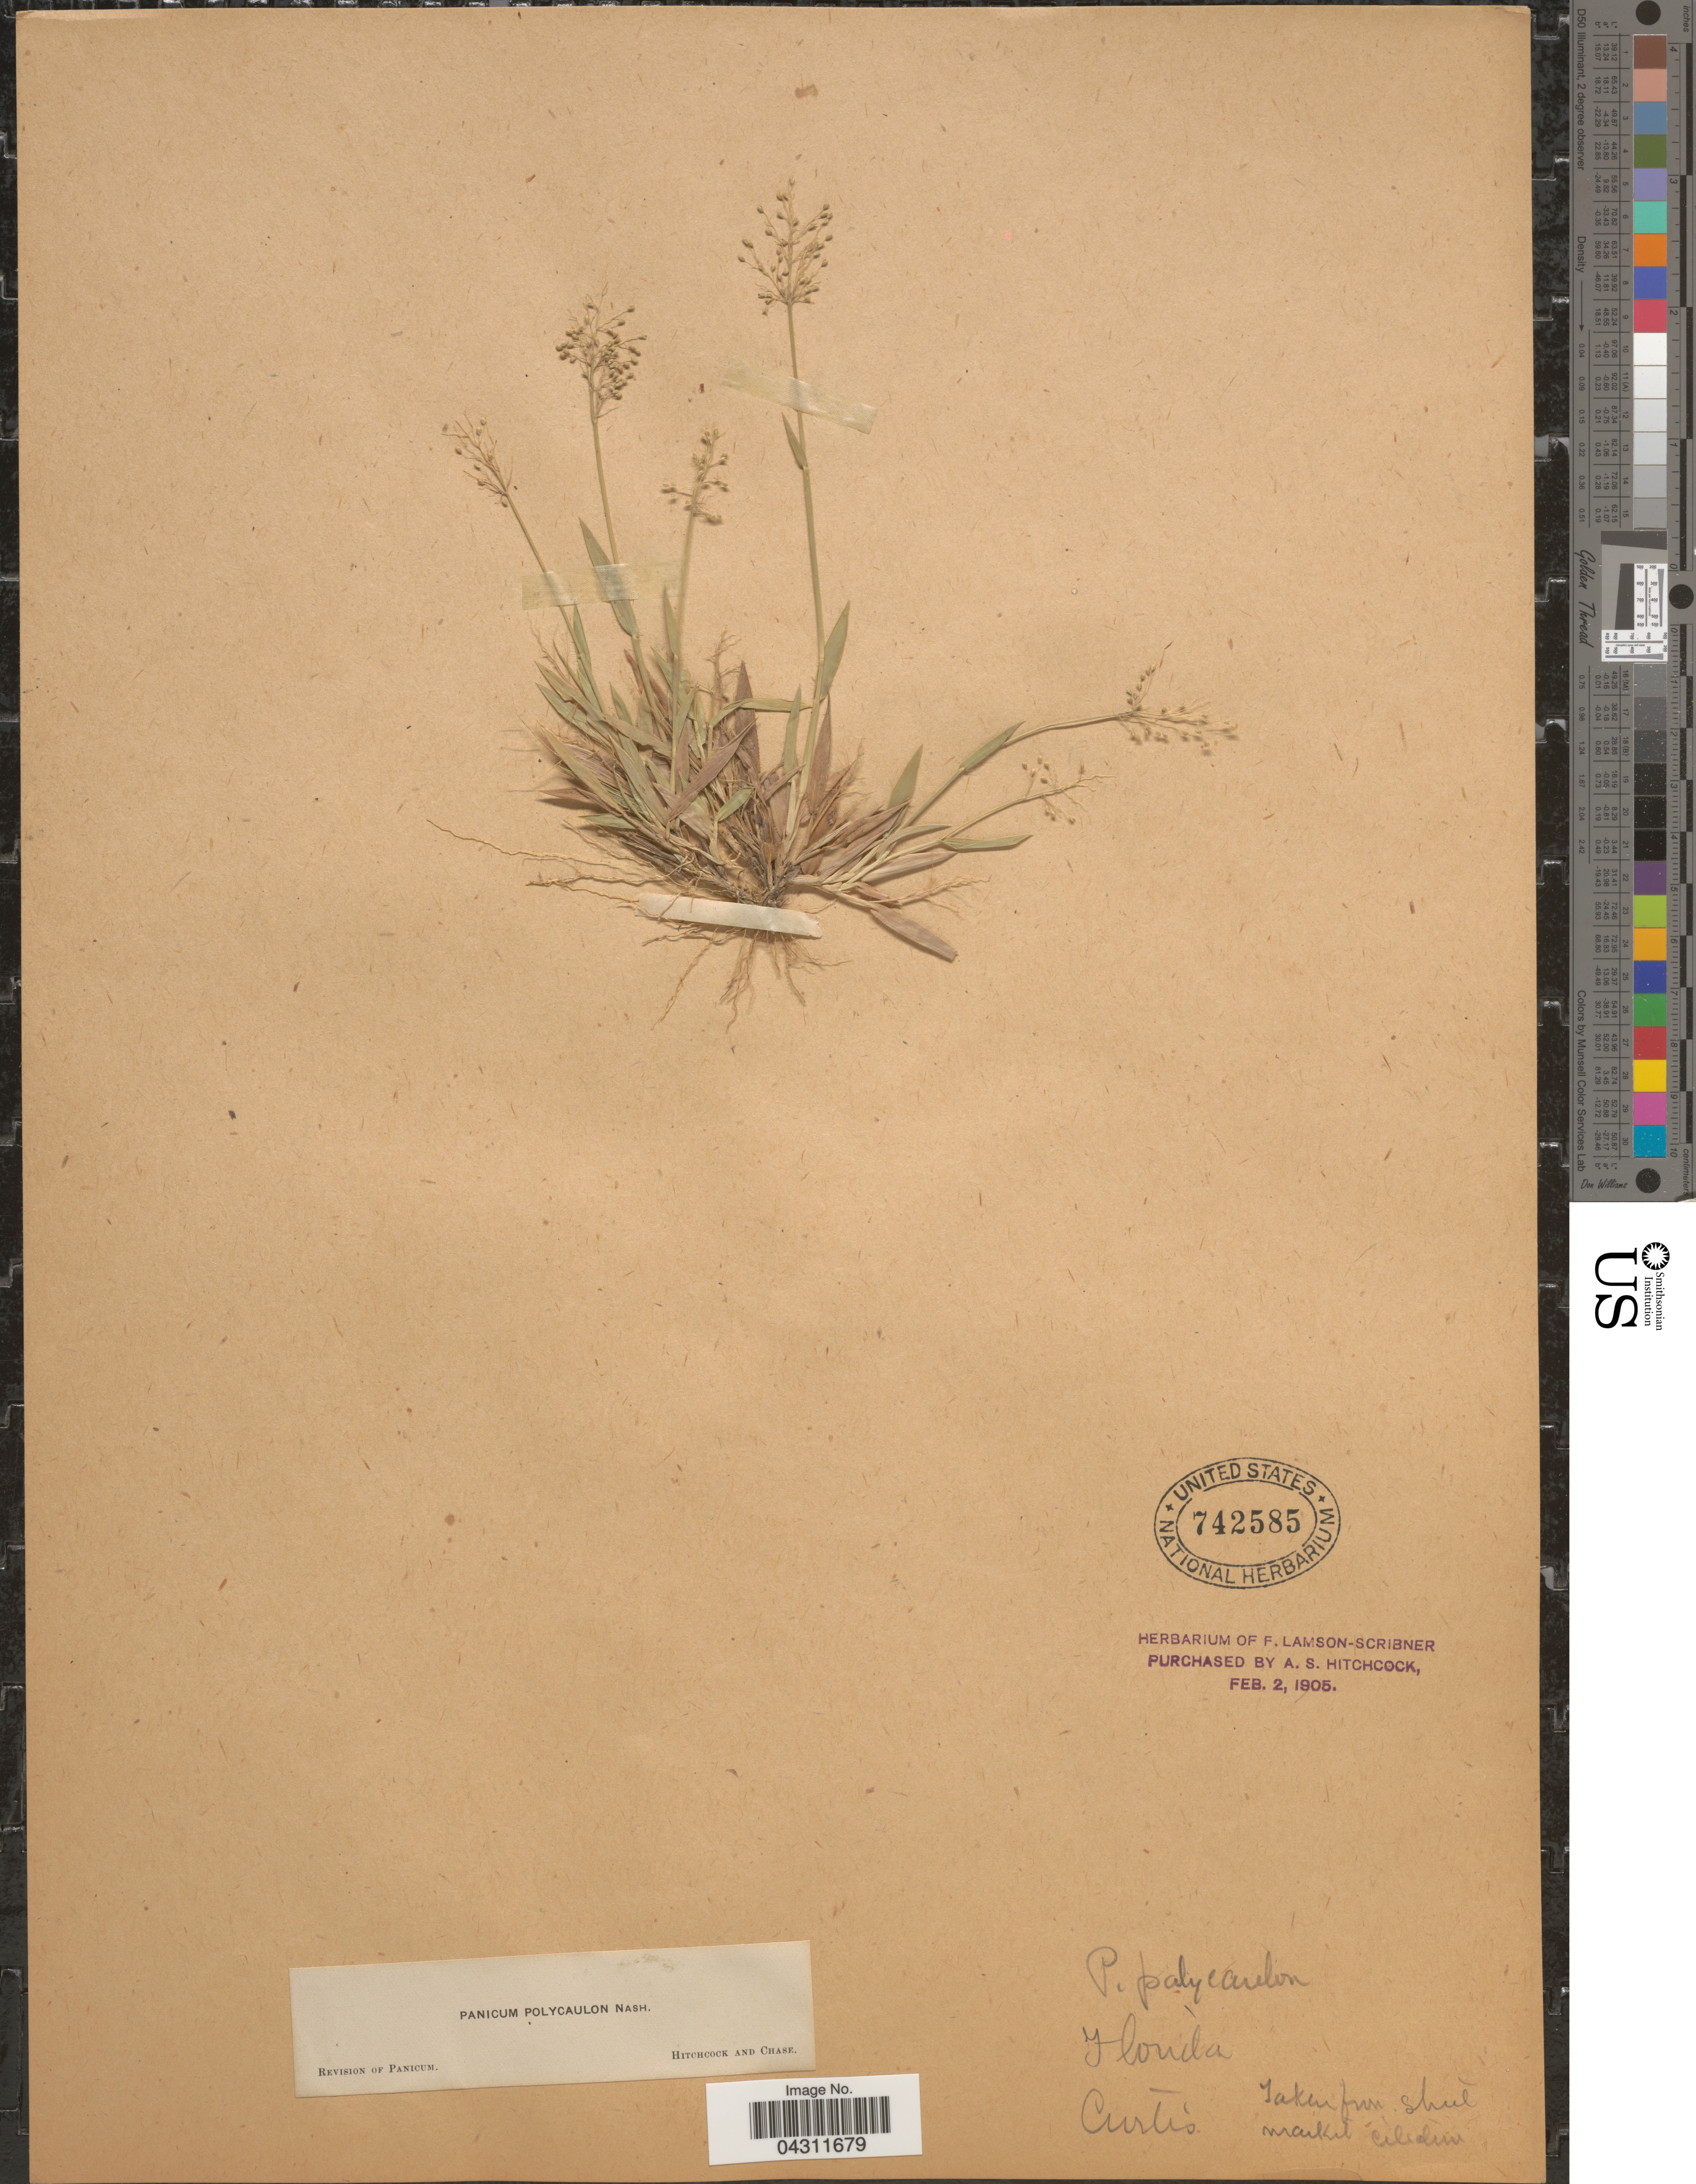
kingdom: Plantae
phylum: Tracheophyta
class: Liliopsida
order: Poales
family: Poaceae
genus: Dichanthelium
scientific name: Dichanthelium strigosum var. glabrescens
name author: (Griseb.) Freckmann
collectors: -. Curtis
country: United States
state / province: Florida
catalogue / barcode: US 742585